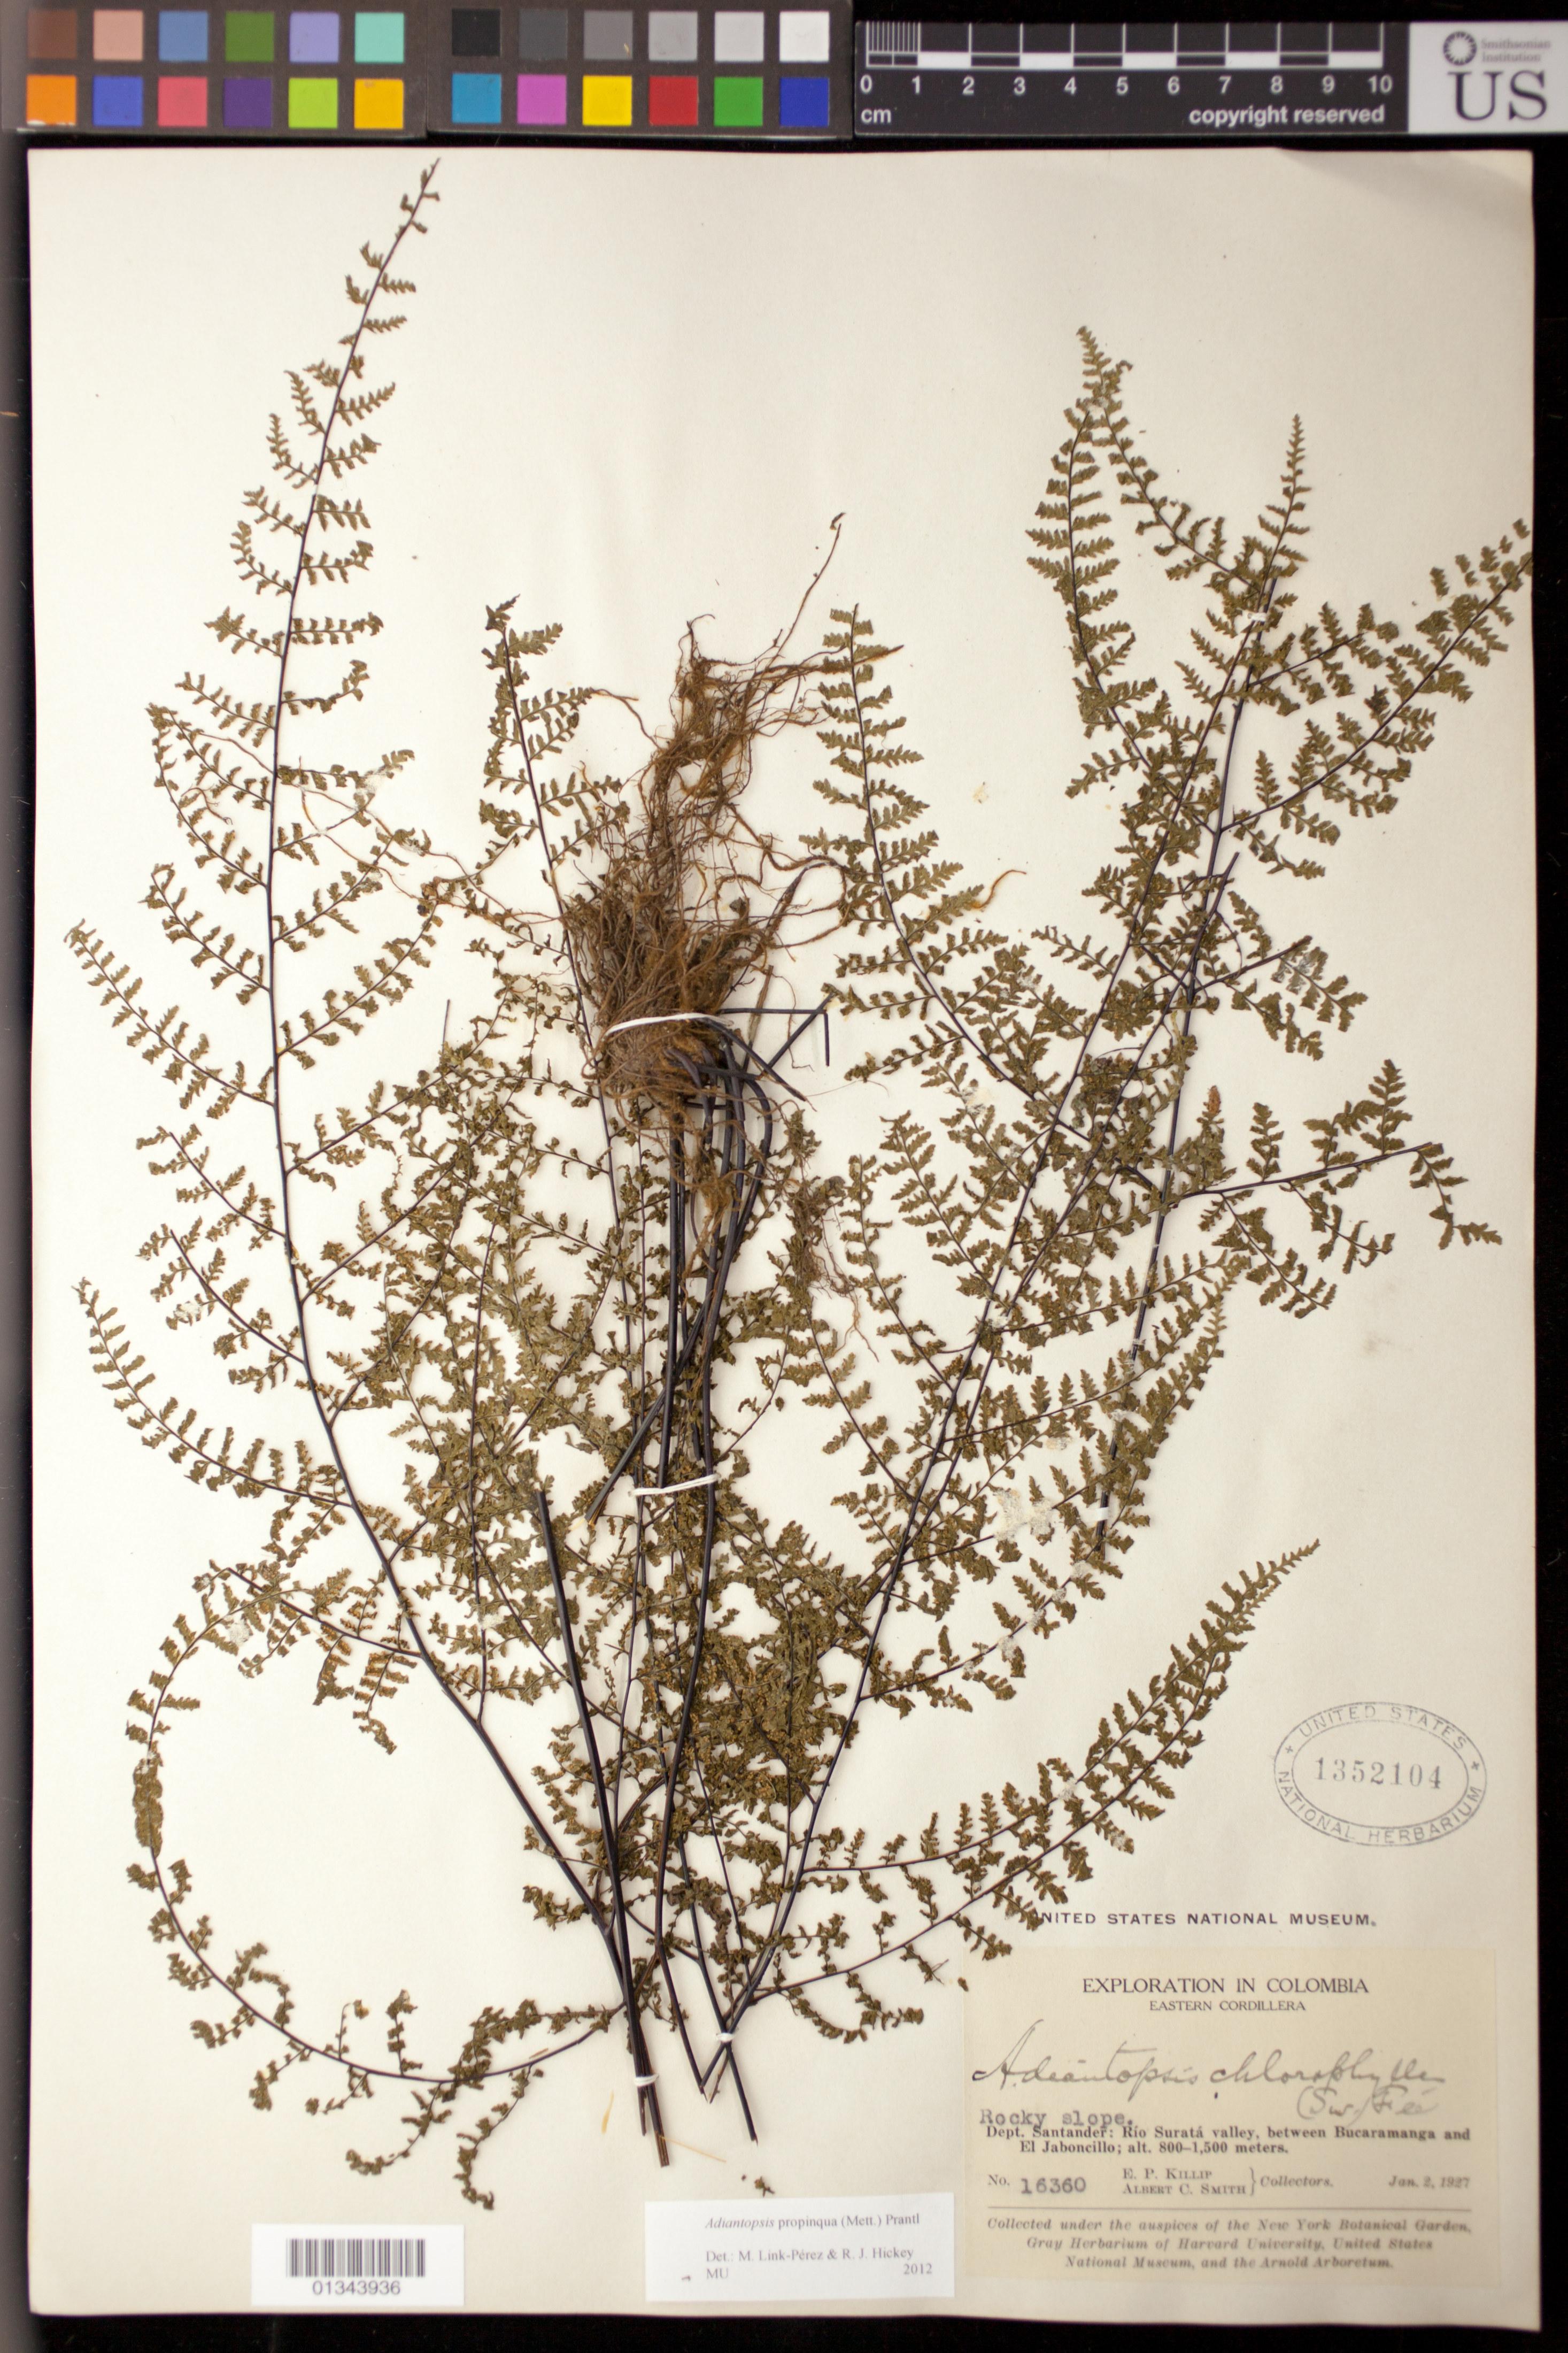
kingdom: Plantae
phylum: Tracheophyta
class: Polypodiopsida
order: Polypodiales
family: Pteridaceae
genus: Adiantopsis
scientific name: Adiantopsis propinqua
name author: (Mett.) Prantl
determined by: Link-Perez, Melanie; Hickey, R. J.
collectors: E. P. Killip & A. C. Smith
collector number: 16360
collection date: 1927-01-02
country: Colombia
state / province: Santander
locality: Eastern Cordillera. Rio Surata valley, between Bucaramanga and El Jaboncillo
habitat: Rocky slope.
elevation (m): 800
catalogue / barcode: US 1352104